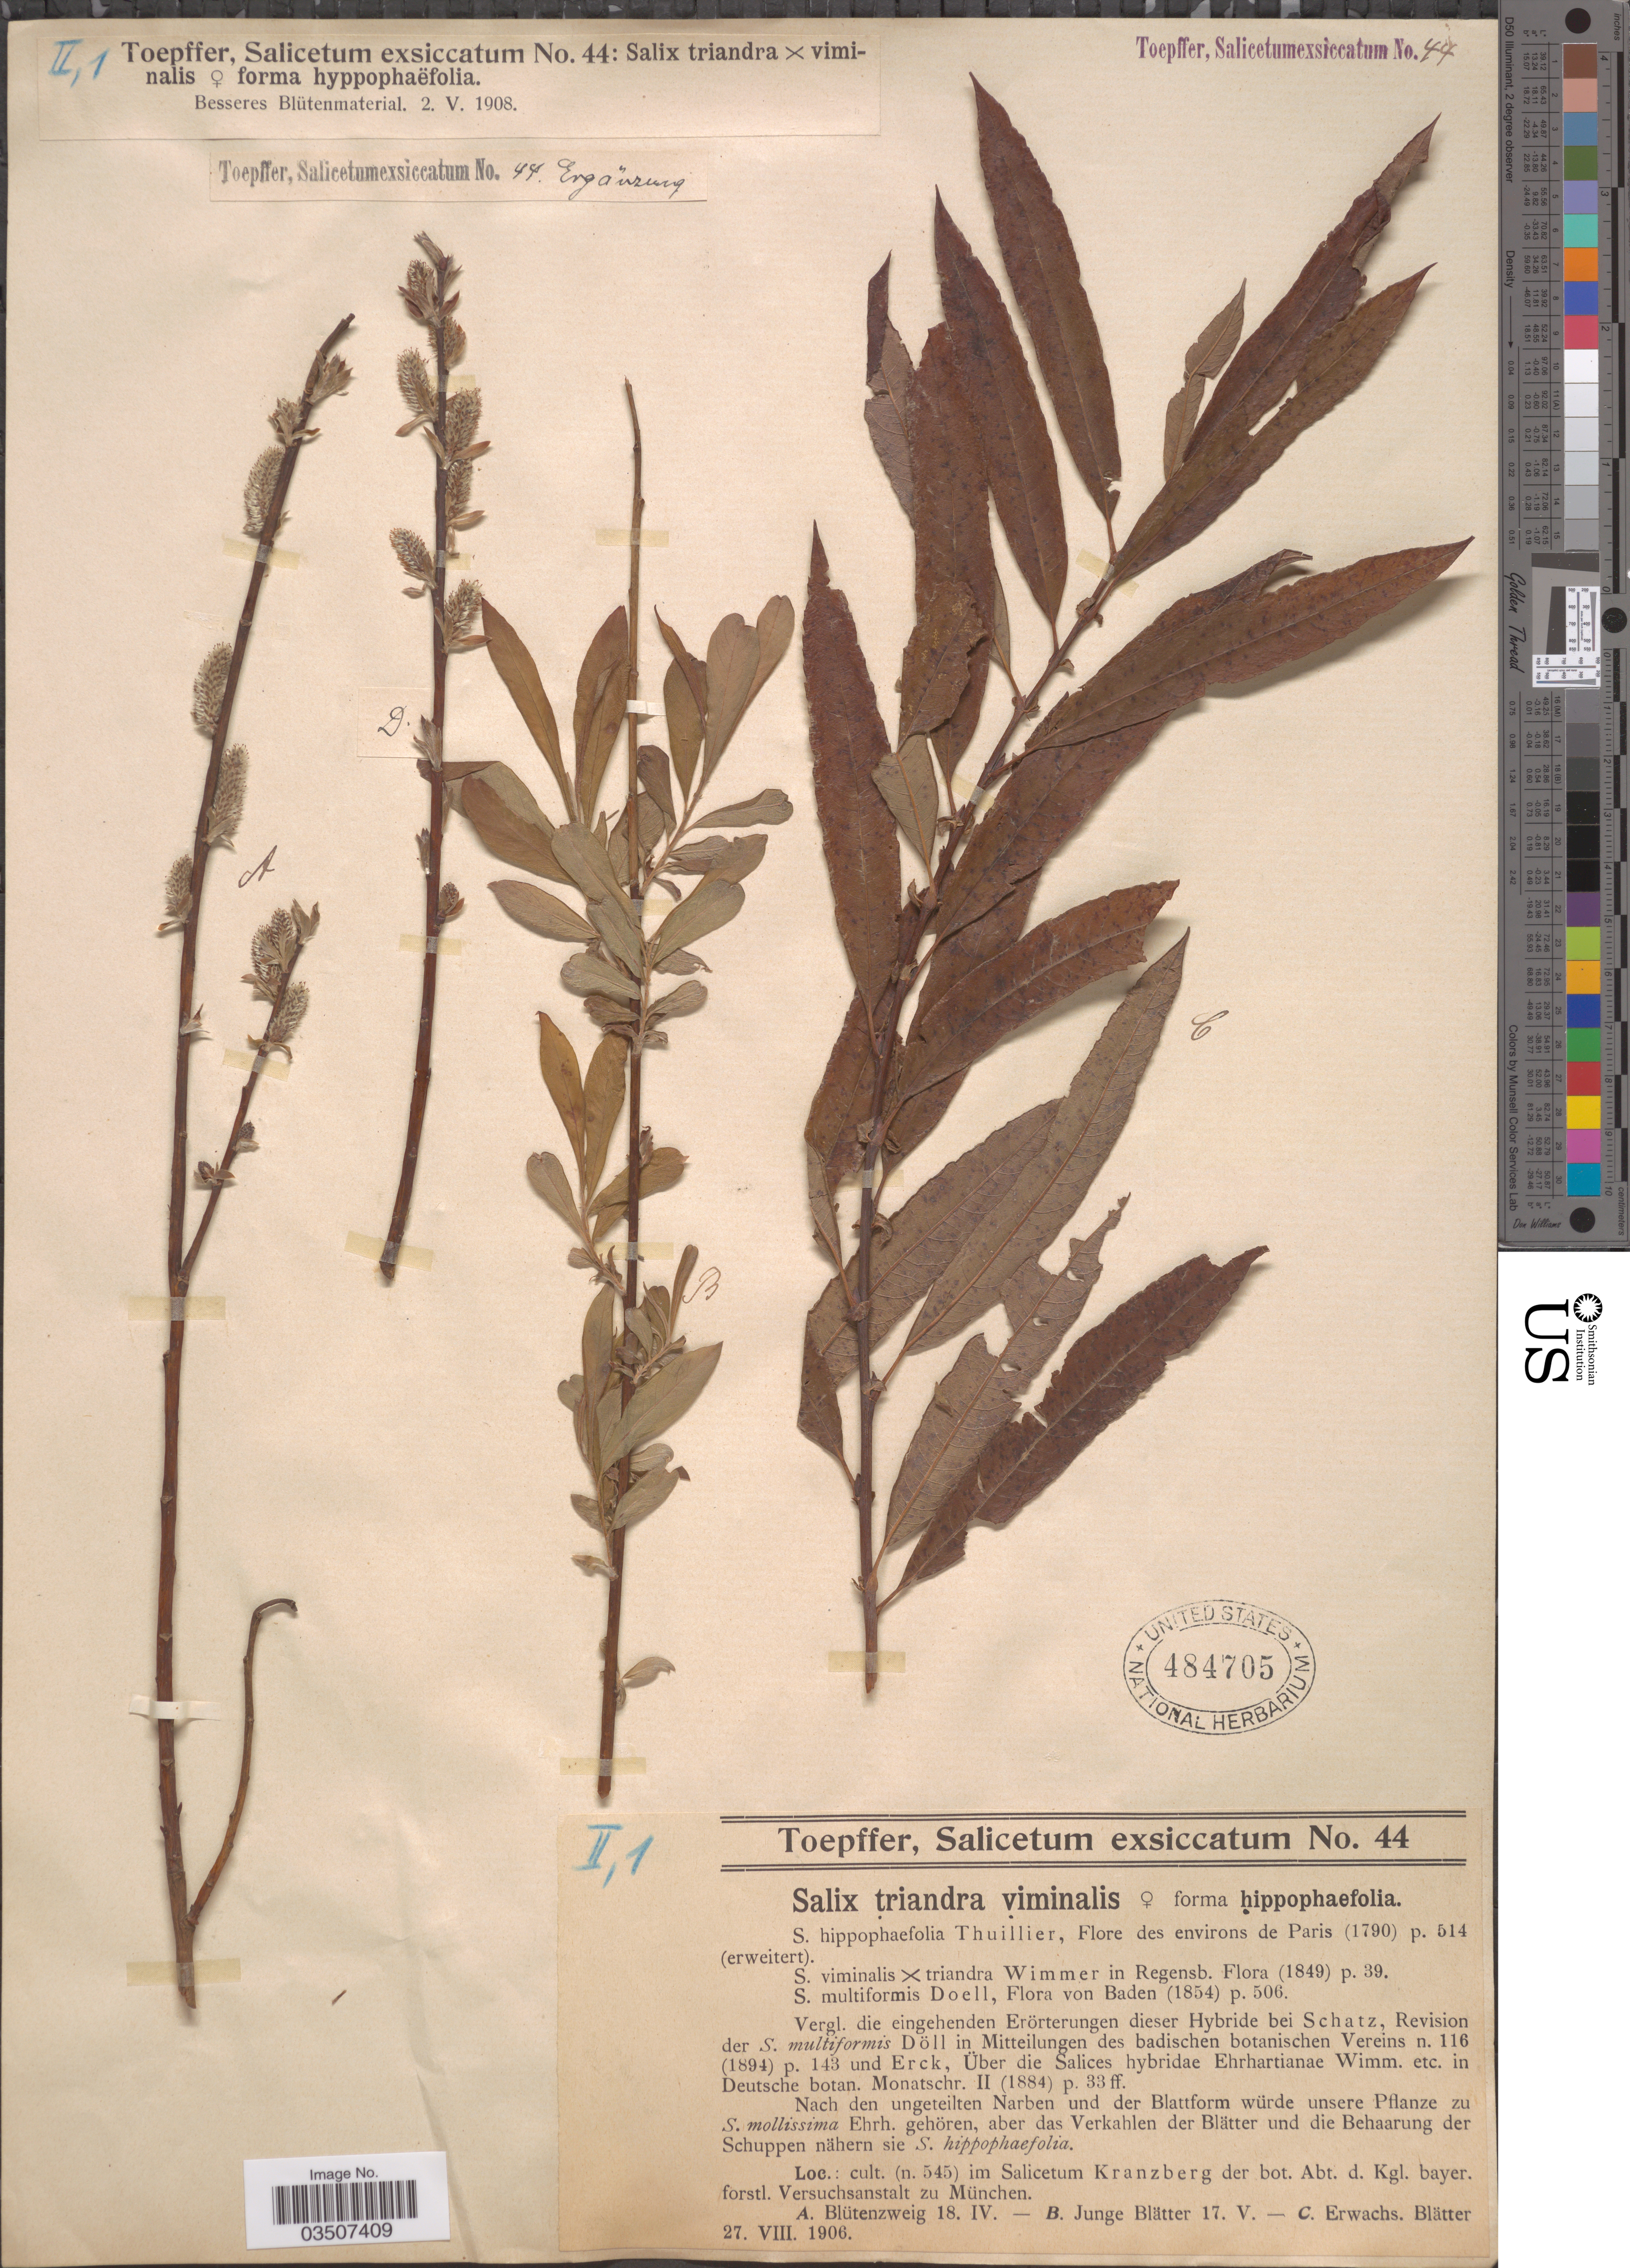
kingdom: Plantae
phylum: Tracheophyta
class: Magnoliopsida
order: Malpighiales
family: Salicaceae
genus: Salix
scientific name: Salix triandra x S. viminalis L.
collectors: A. Toepffer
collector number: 44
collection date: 1906-04-18/1906-08-27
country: Germany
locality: Im Salicetum Kranzberg der bot. Abt. d. Kgl. bayer. forstl. Versuchsanstalt zu München.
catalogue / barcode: US 484705